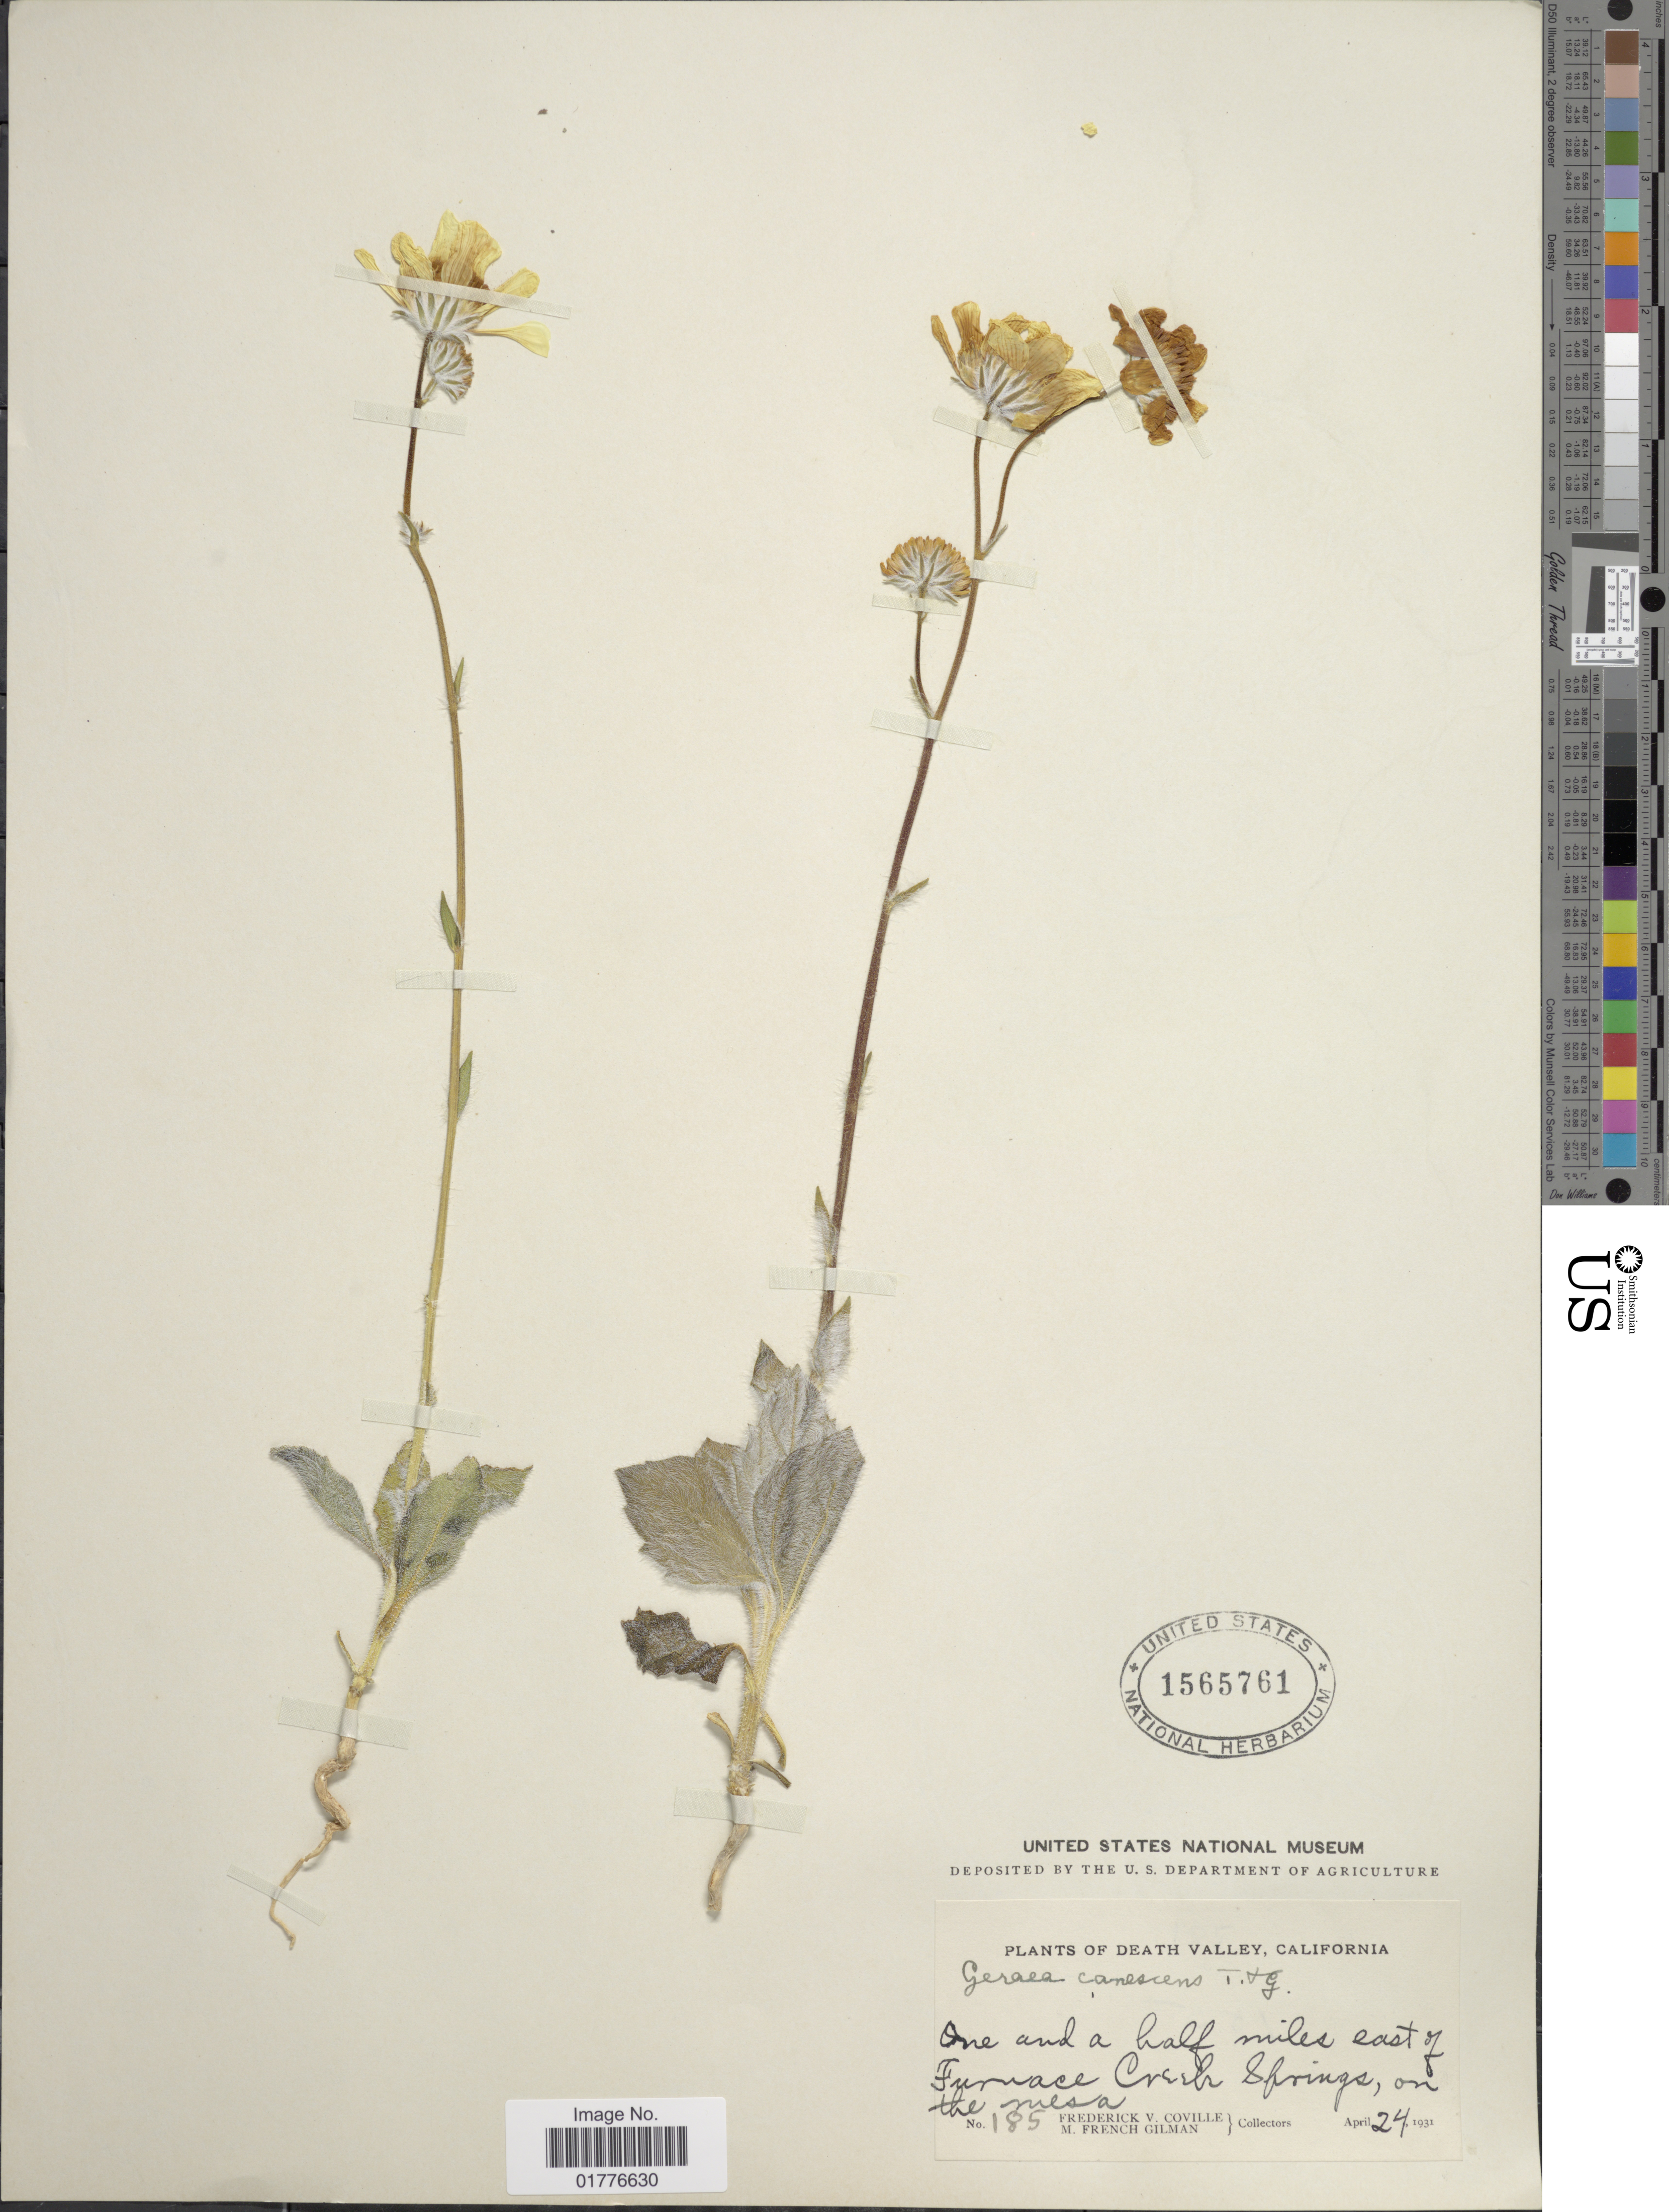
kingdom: Plantae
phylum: Tracheophyta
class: Magnoliopsida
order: Asterales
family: Asteraceae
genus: Geraea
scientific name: Geraea canescens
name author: Torr. & A. Gray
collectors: F. V. Coville & M. F. Gilman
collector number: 185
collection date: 1931-04-24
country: United States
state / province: California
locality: Death Valley, One and a half miles east of Furnace creek Springs on the mesa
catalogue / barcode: US 1565761